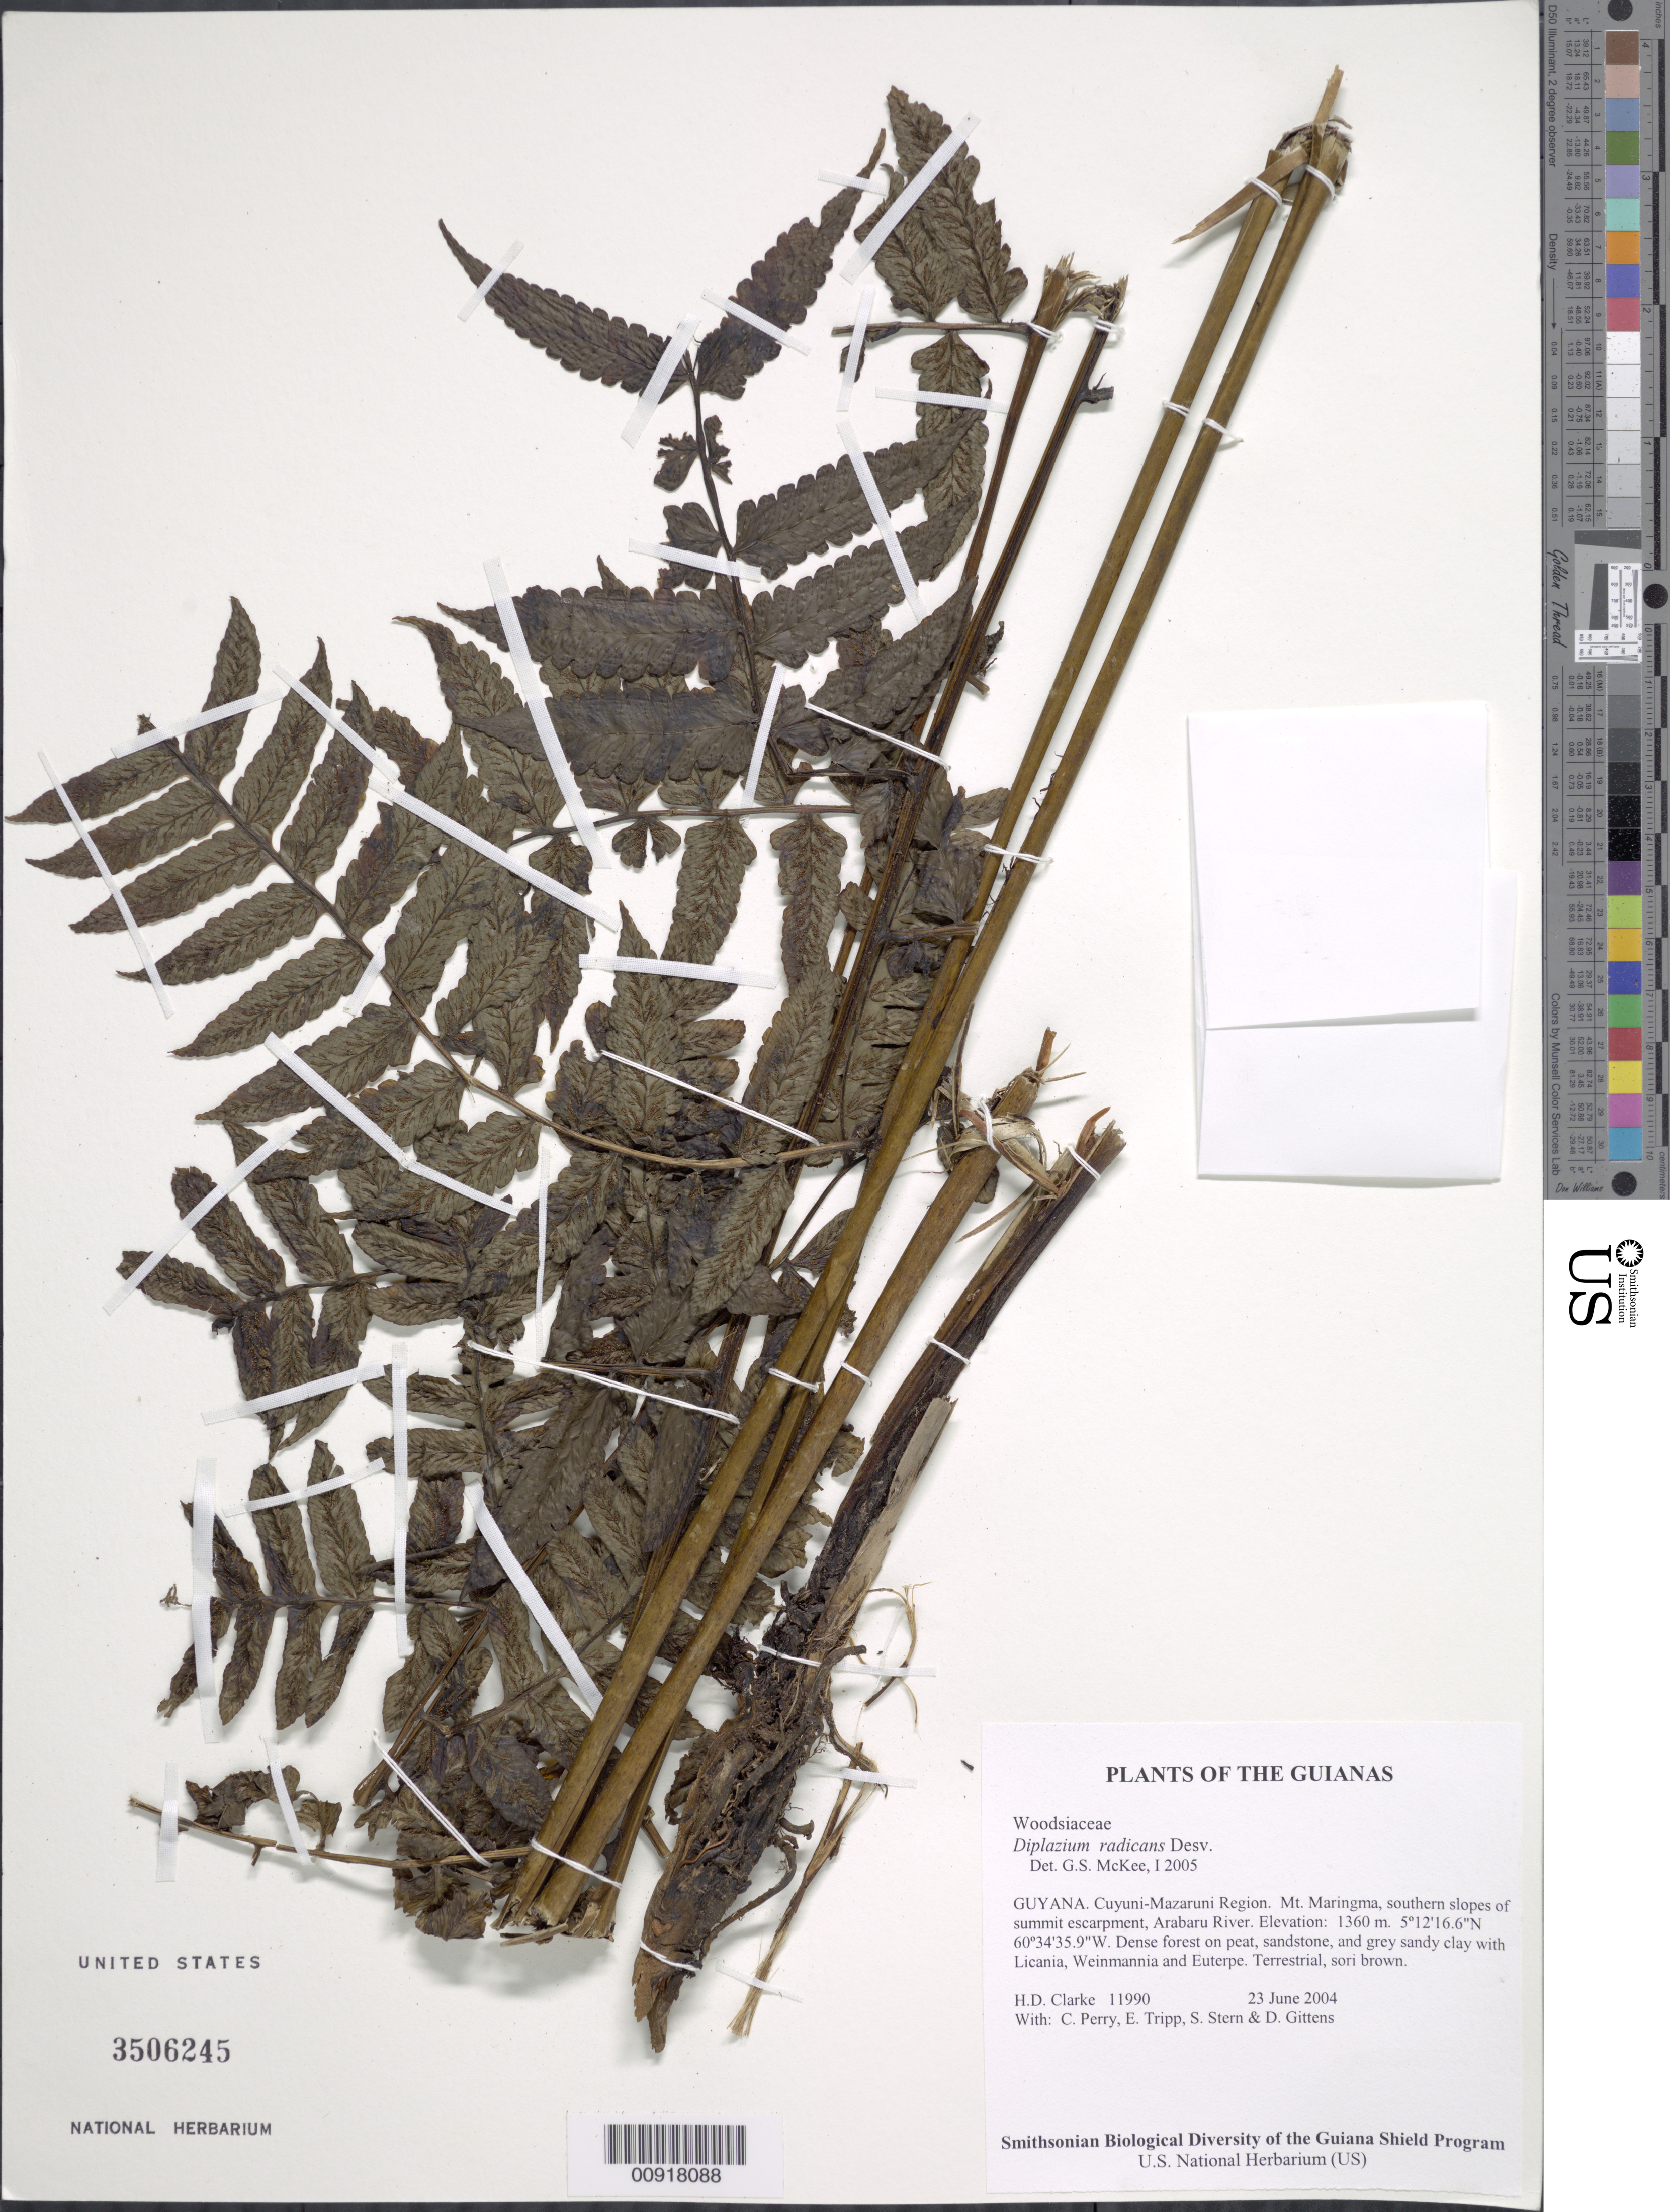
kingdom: Plantae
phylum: Tracheophyta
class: Polypodiopsida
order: Polypodiales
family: Athyriaceae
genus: Diplazium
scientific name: Diplazium radicans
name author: Desv.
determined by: McKee, G. S., (US), NMNH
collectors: H. D. Clarke, C. Perry, E. Tripp, S. R. Stern & D. Gittens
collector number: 11990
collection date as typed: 23 June 2004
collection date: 2004-06-23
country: Guyana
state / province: Cuyuni-Mazaruni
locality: Mt. Maringma, southern slopes of summit escarpment, Arabaru River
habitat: Dense forest on peat, sandstone, and grey sandy clay with Licania, Weinmannia and Euterpe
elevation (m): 1360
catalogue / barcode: US 3506245